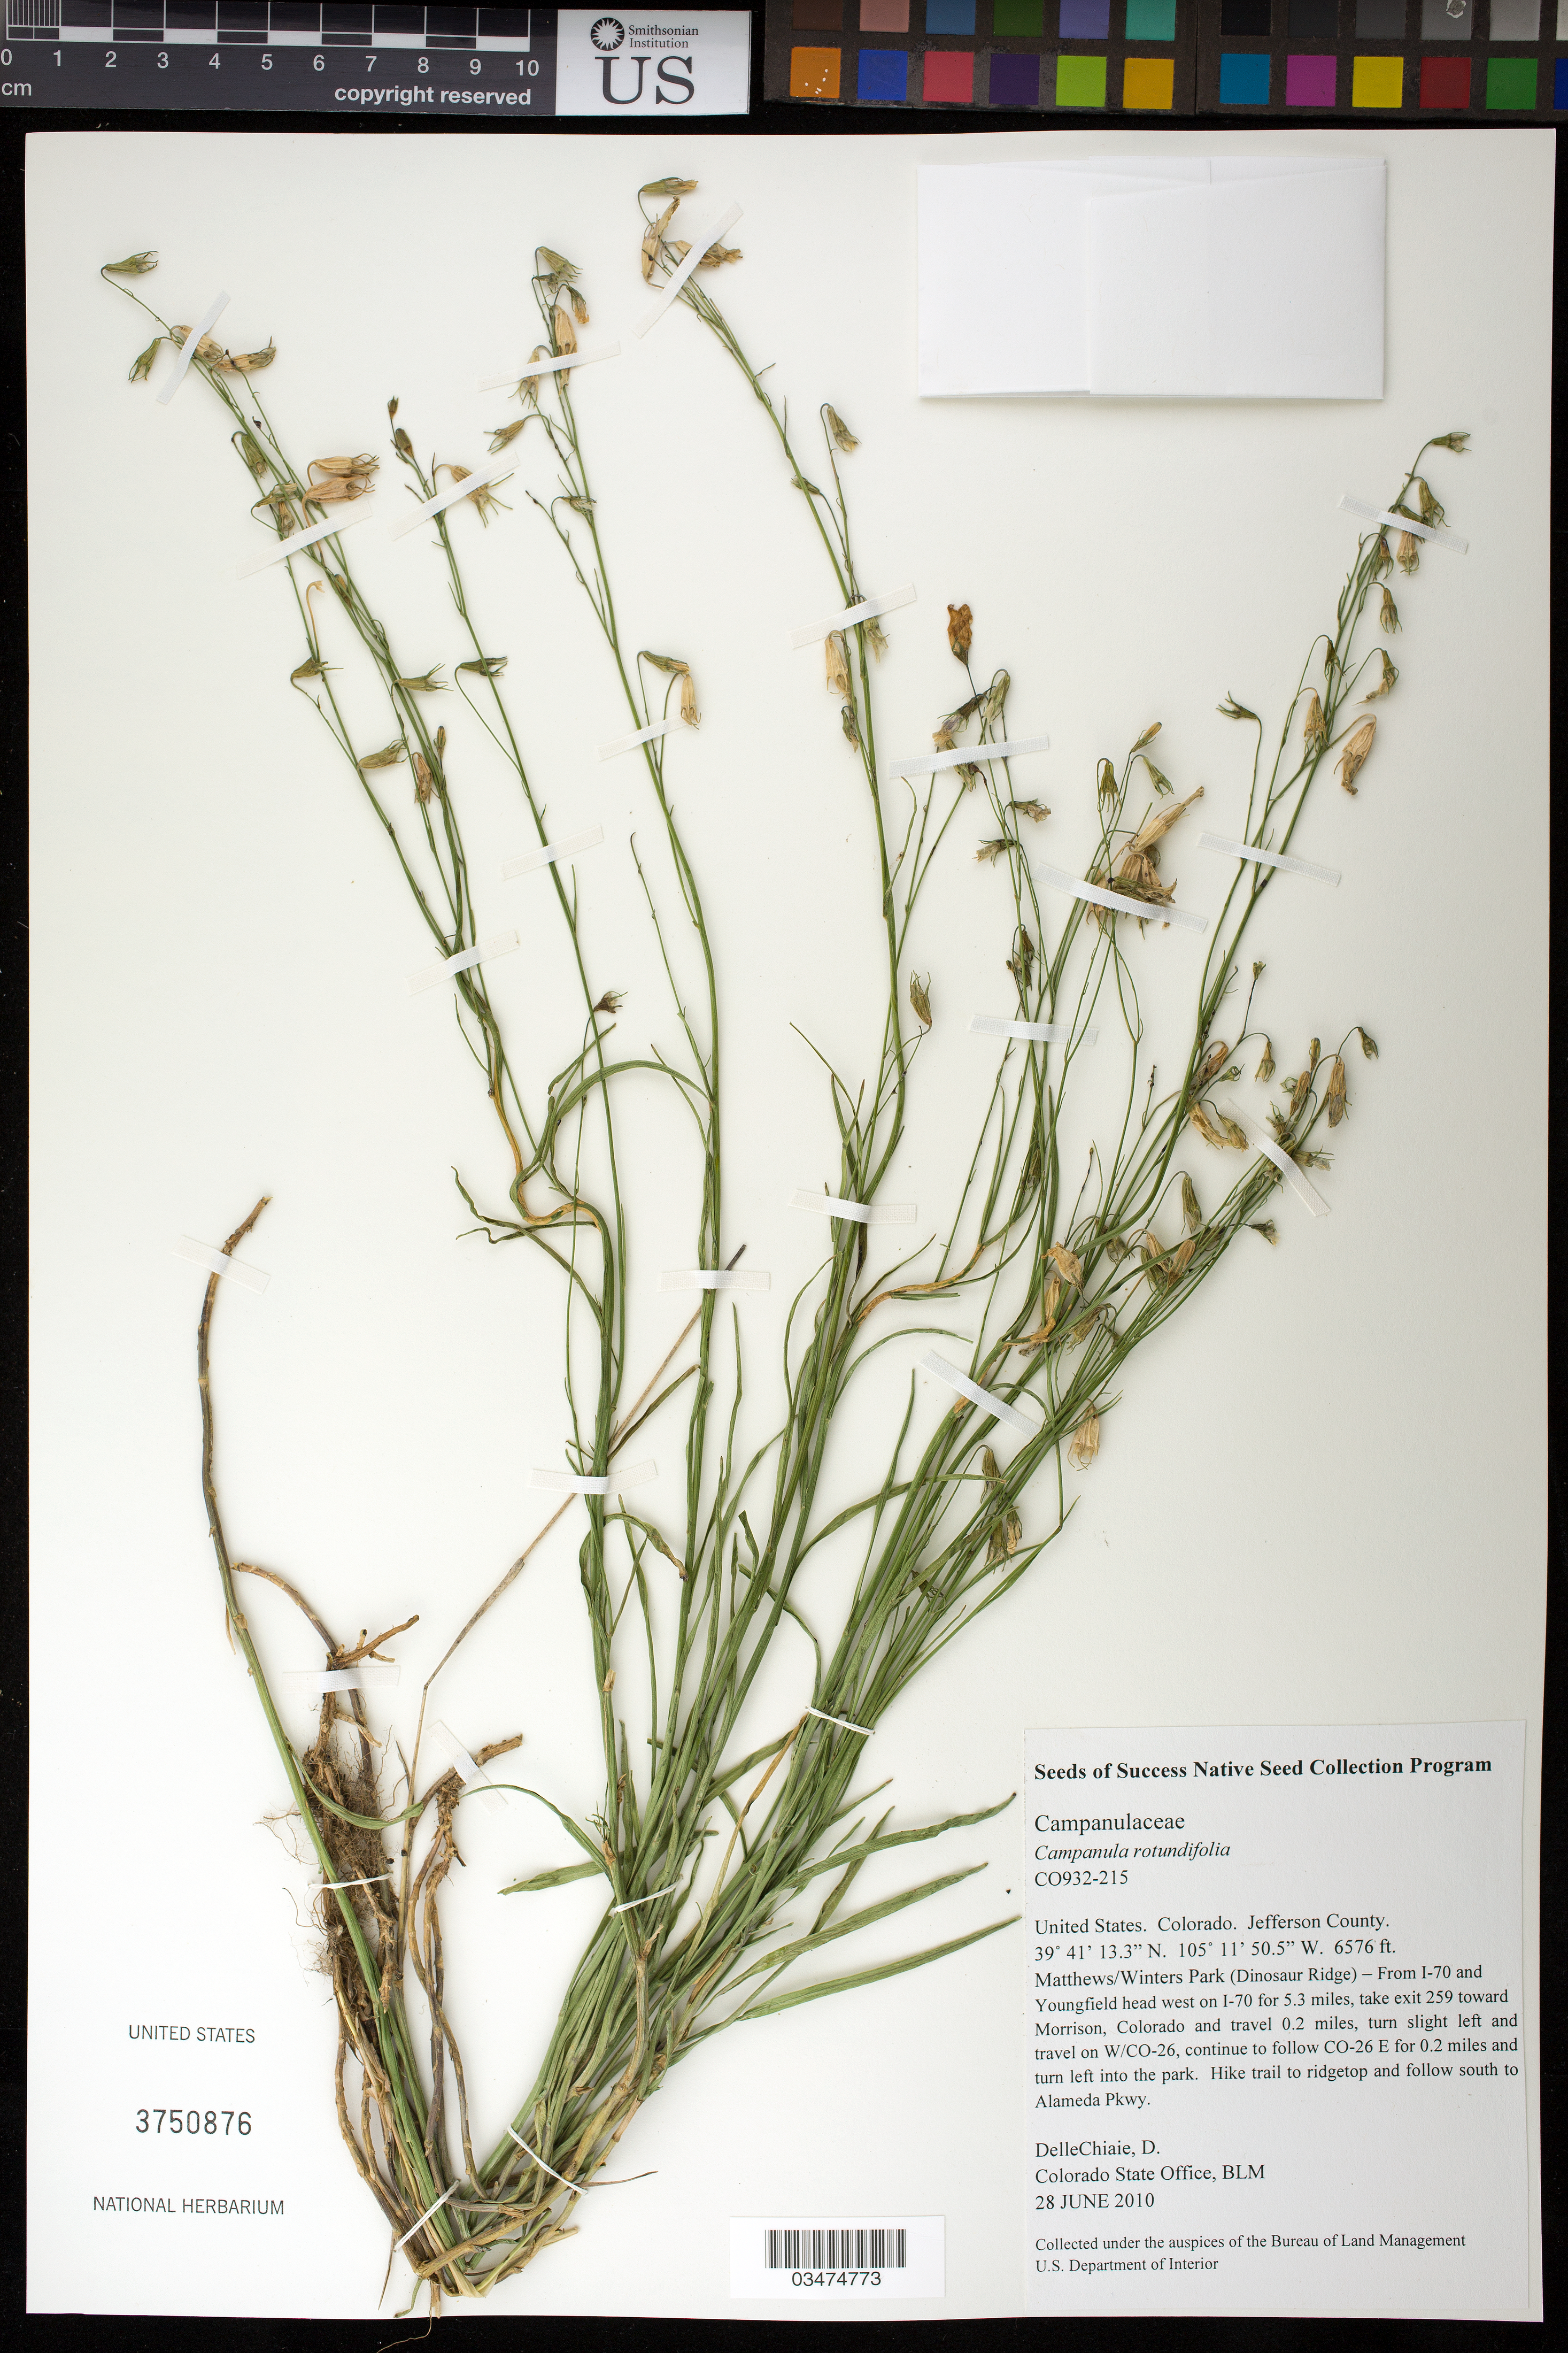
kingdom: Plantae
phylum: Tracheophyta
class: Magnoliopsida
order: Asterales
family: Campanulaceae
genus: Campanula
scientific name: Campanula rotundifolia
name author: L.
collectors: D. DelleChiaie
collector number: CO932-215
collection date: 2010-06-28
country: United States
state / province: Colorado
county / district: Jefferson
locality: Matthews/Winters Park (Dinosaur Ridge).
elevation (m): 2004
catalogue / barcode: US 3750876